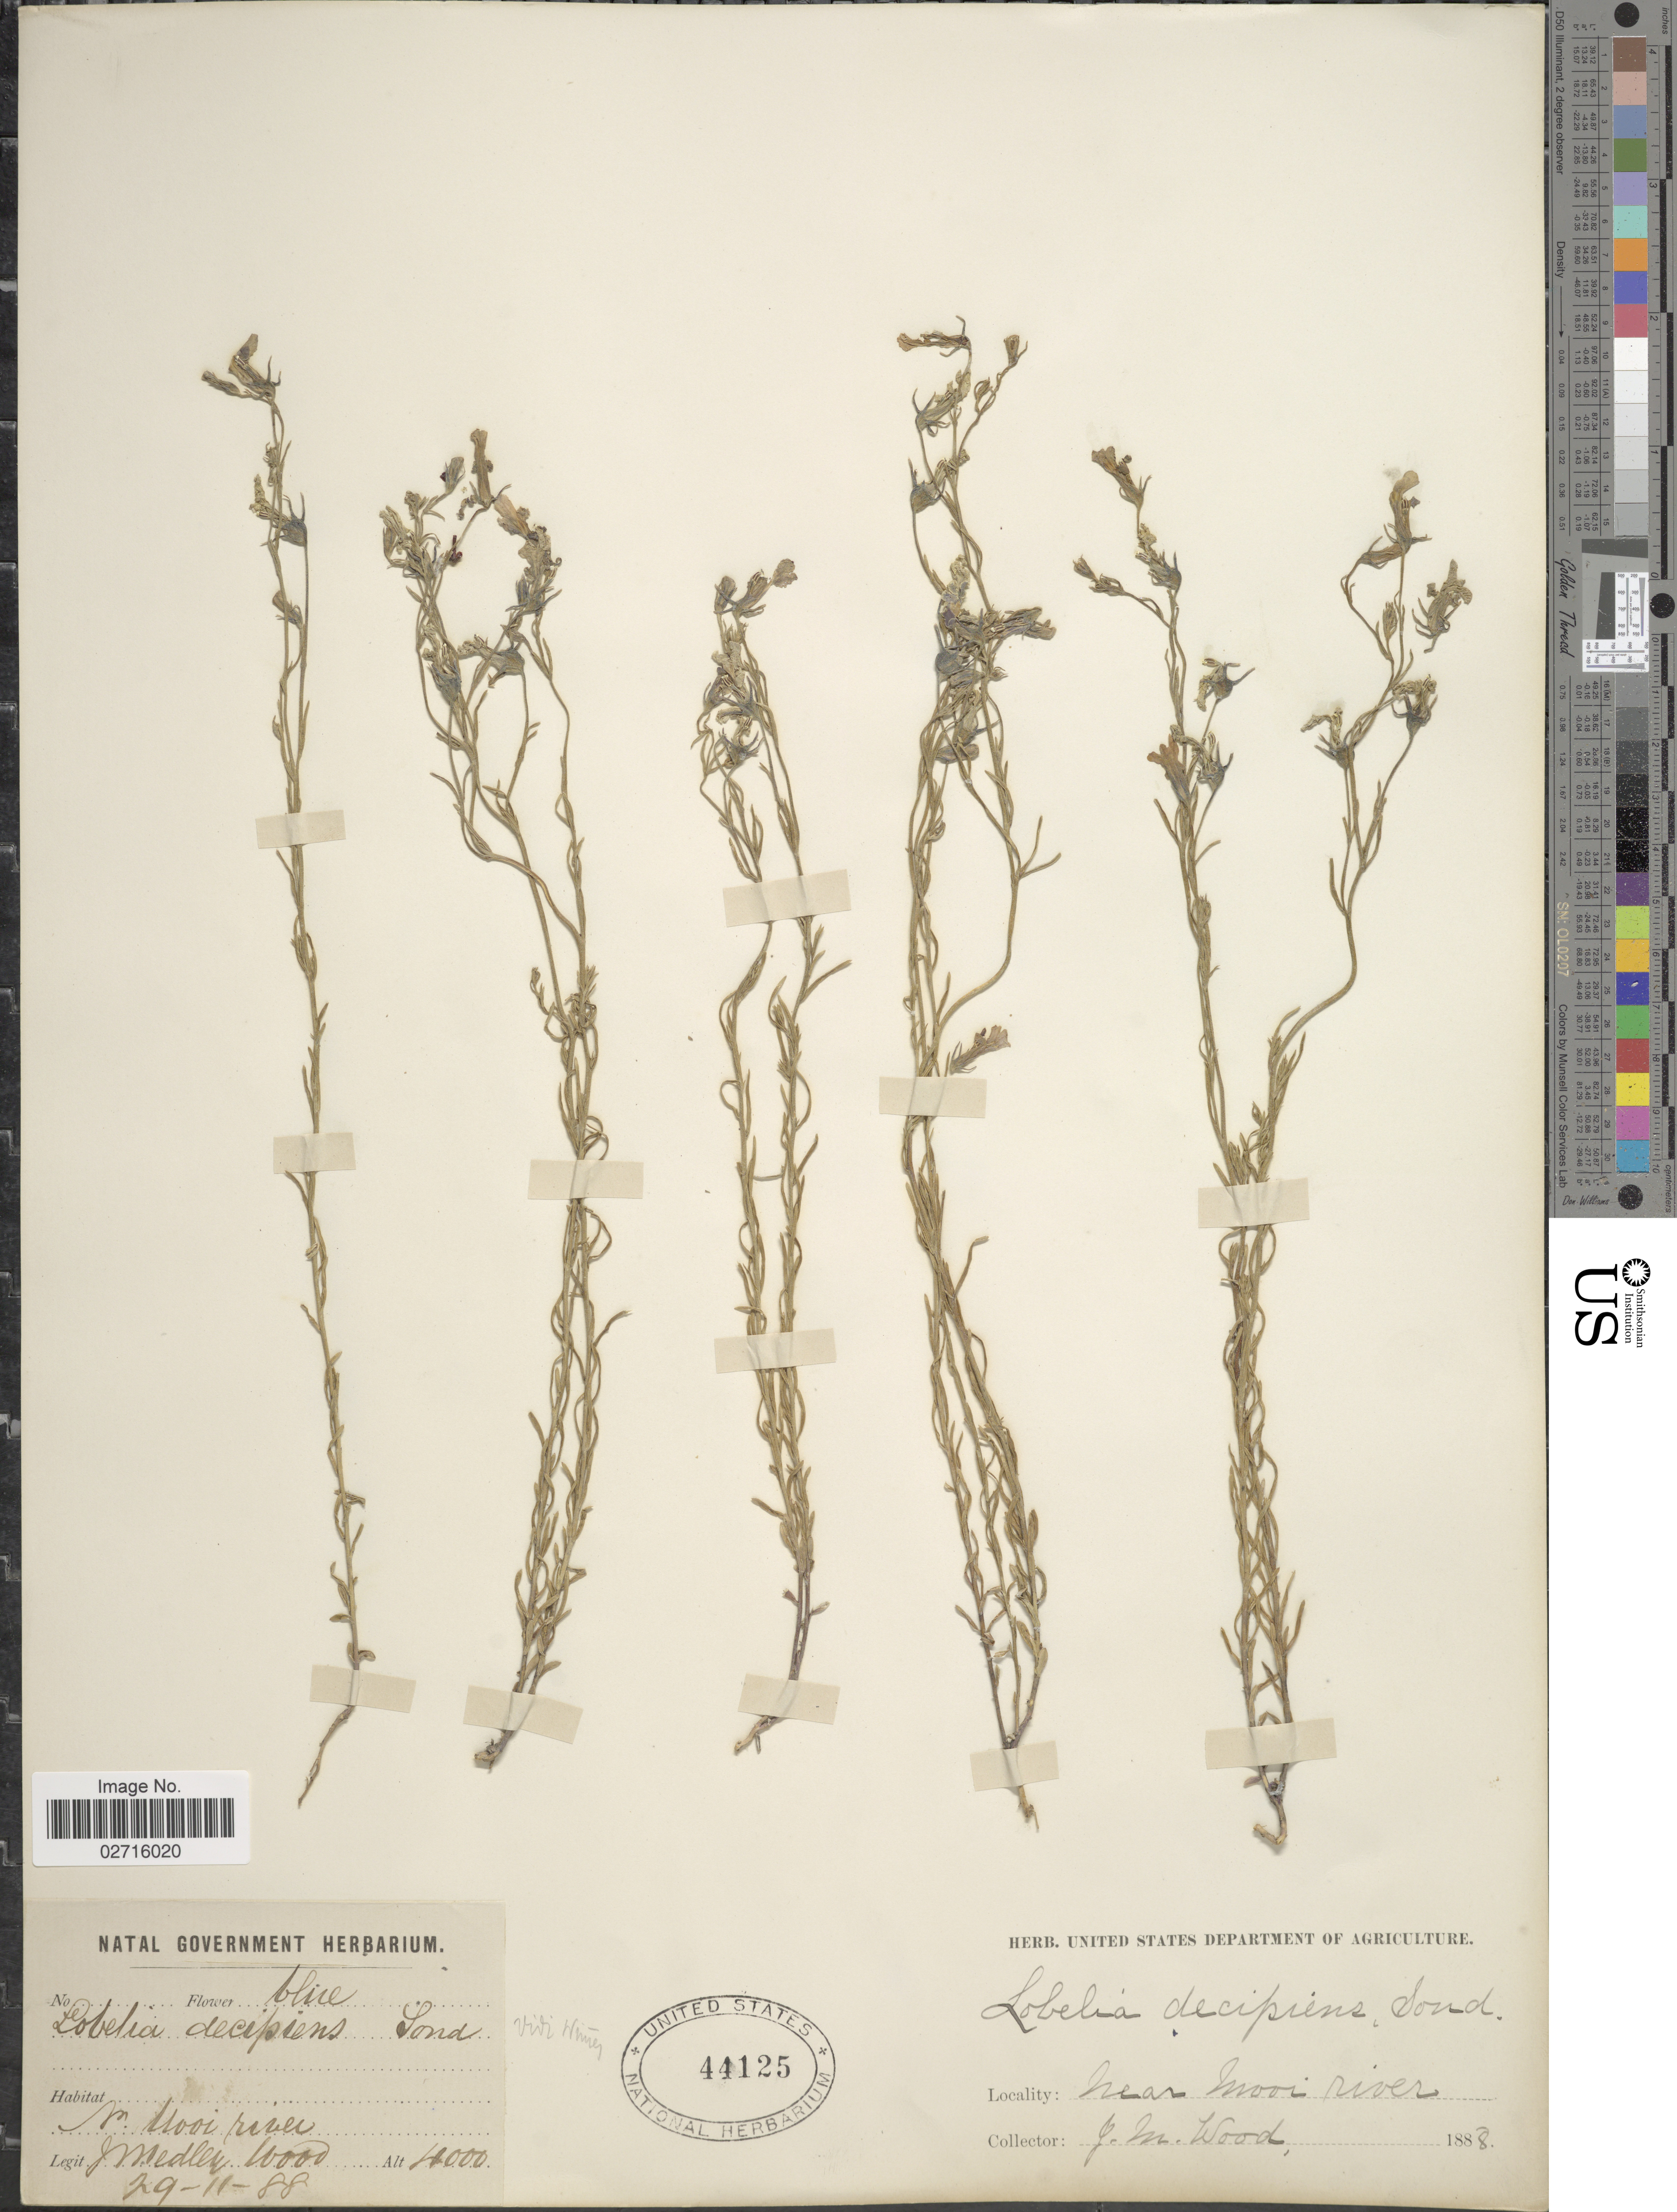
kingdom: Plantae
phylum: Tracheophyta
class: Magnoliopsida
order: Asterales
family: Campanulaceae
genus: Lobelia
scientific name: Lobelia decipiens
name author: Sond.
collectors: J. Medley Wood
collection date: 1888-11-29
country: South Africa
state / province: KwaZulu-Natal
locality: Near Mooi river.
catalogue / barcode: US 44125